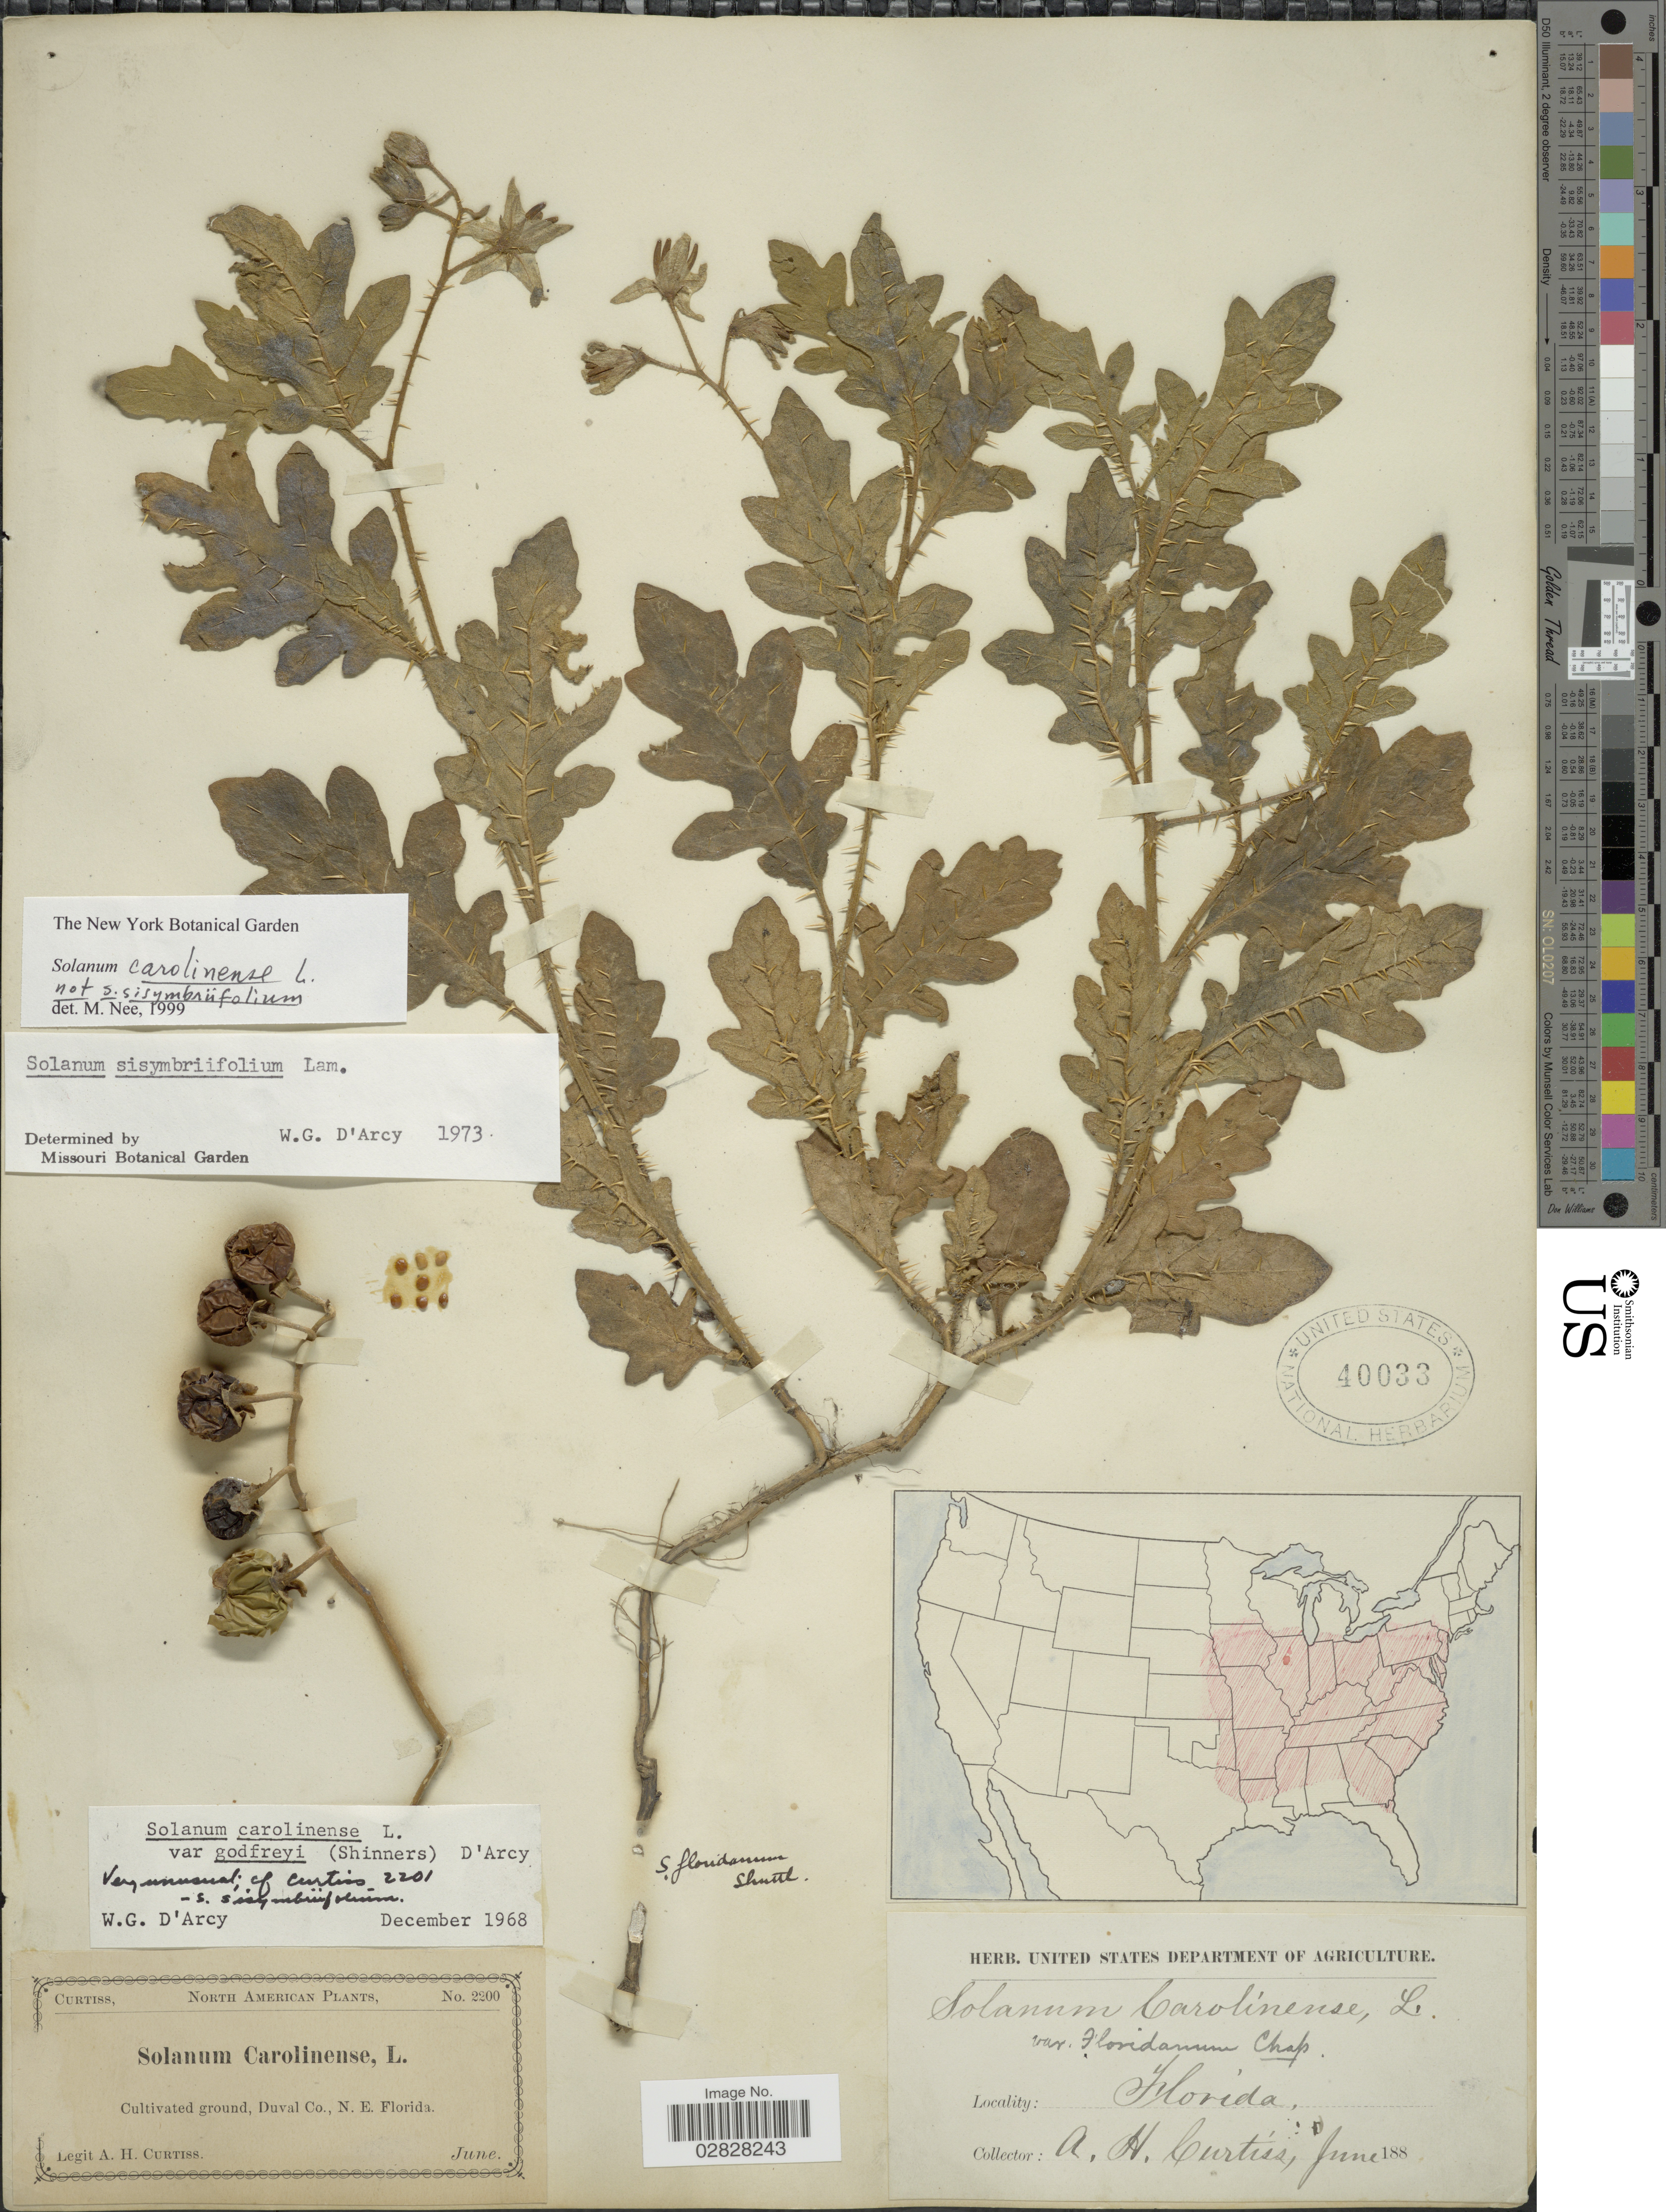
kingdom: Plantae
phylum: Tracheophyta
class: Magnoliopsida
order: Solanales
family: Solanaceae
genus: Solanum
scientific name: Solanum carolinense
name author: L.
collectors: A. H. Curtiss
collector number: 2200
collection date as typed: June 188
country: United States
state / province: Florida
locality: Duval Co., N.E. Florida.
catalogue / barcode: US 40033